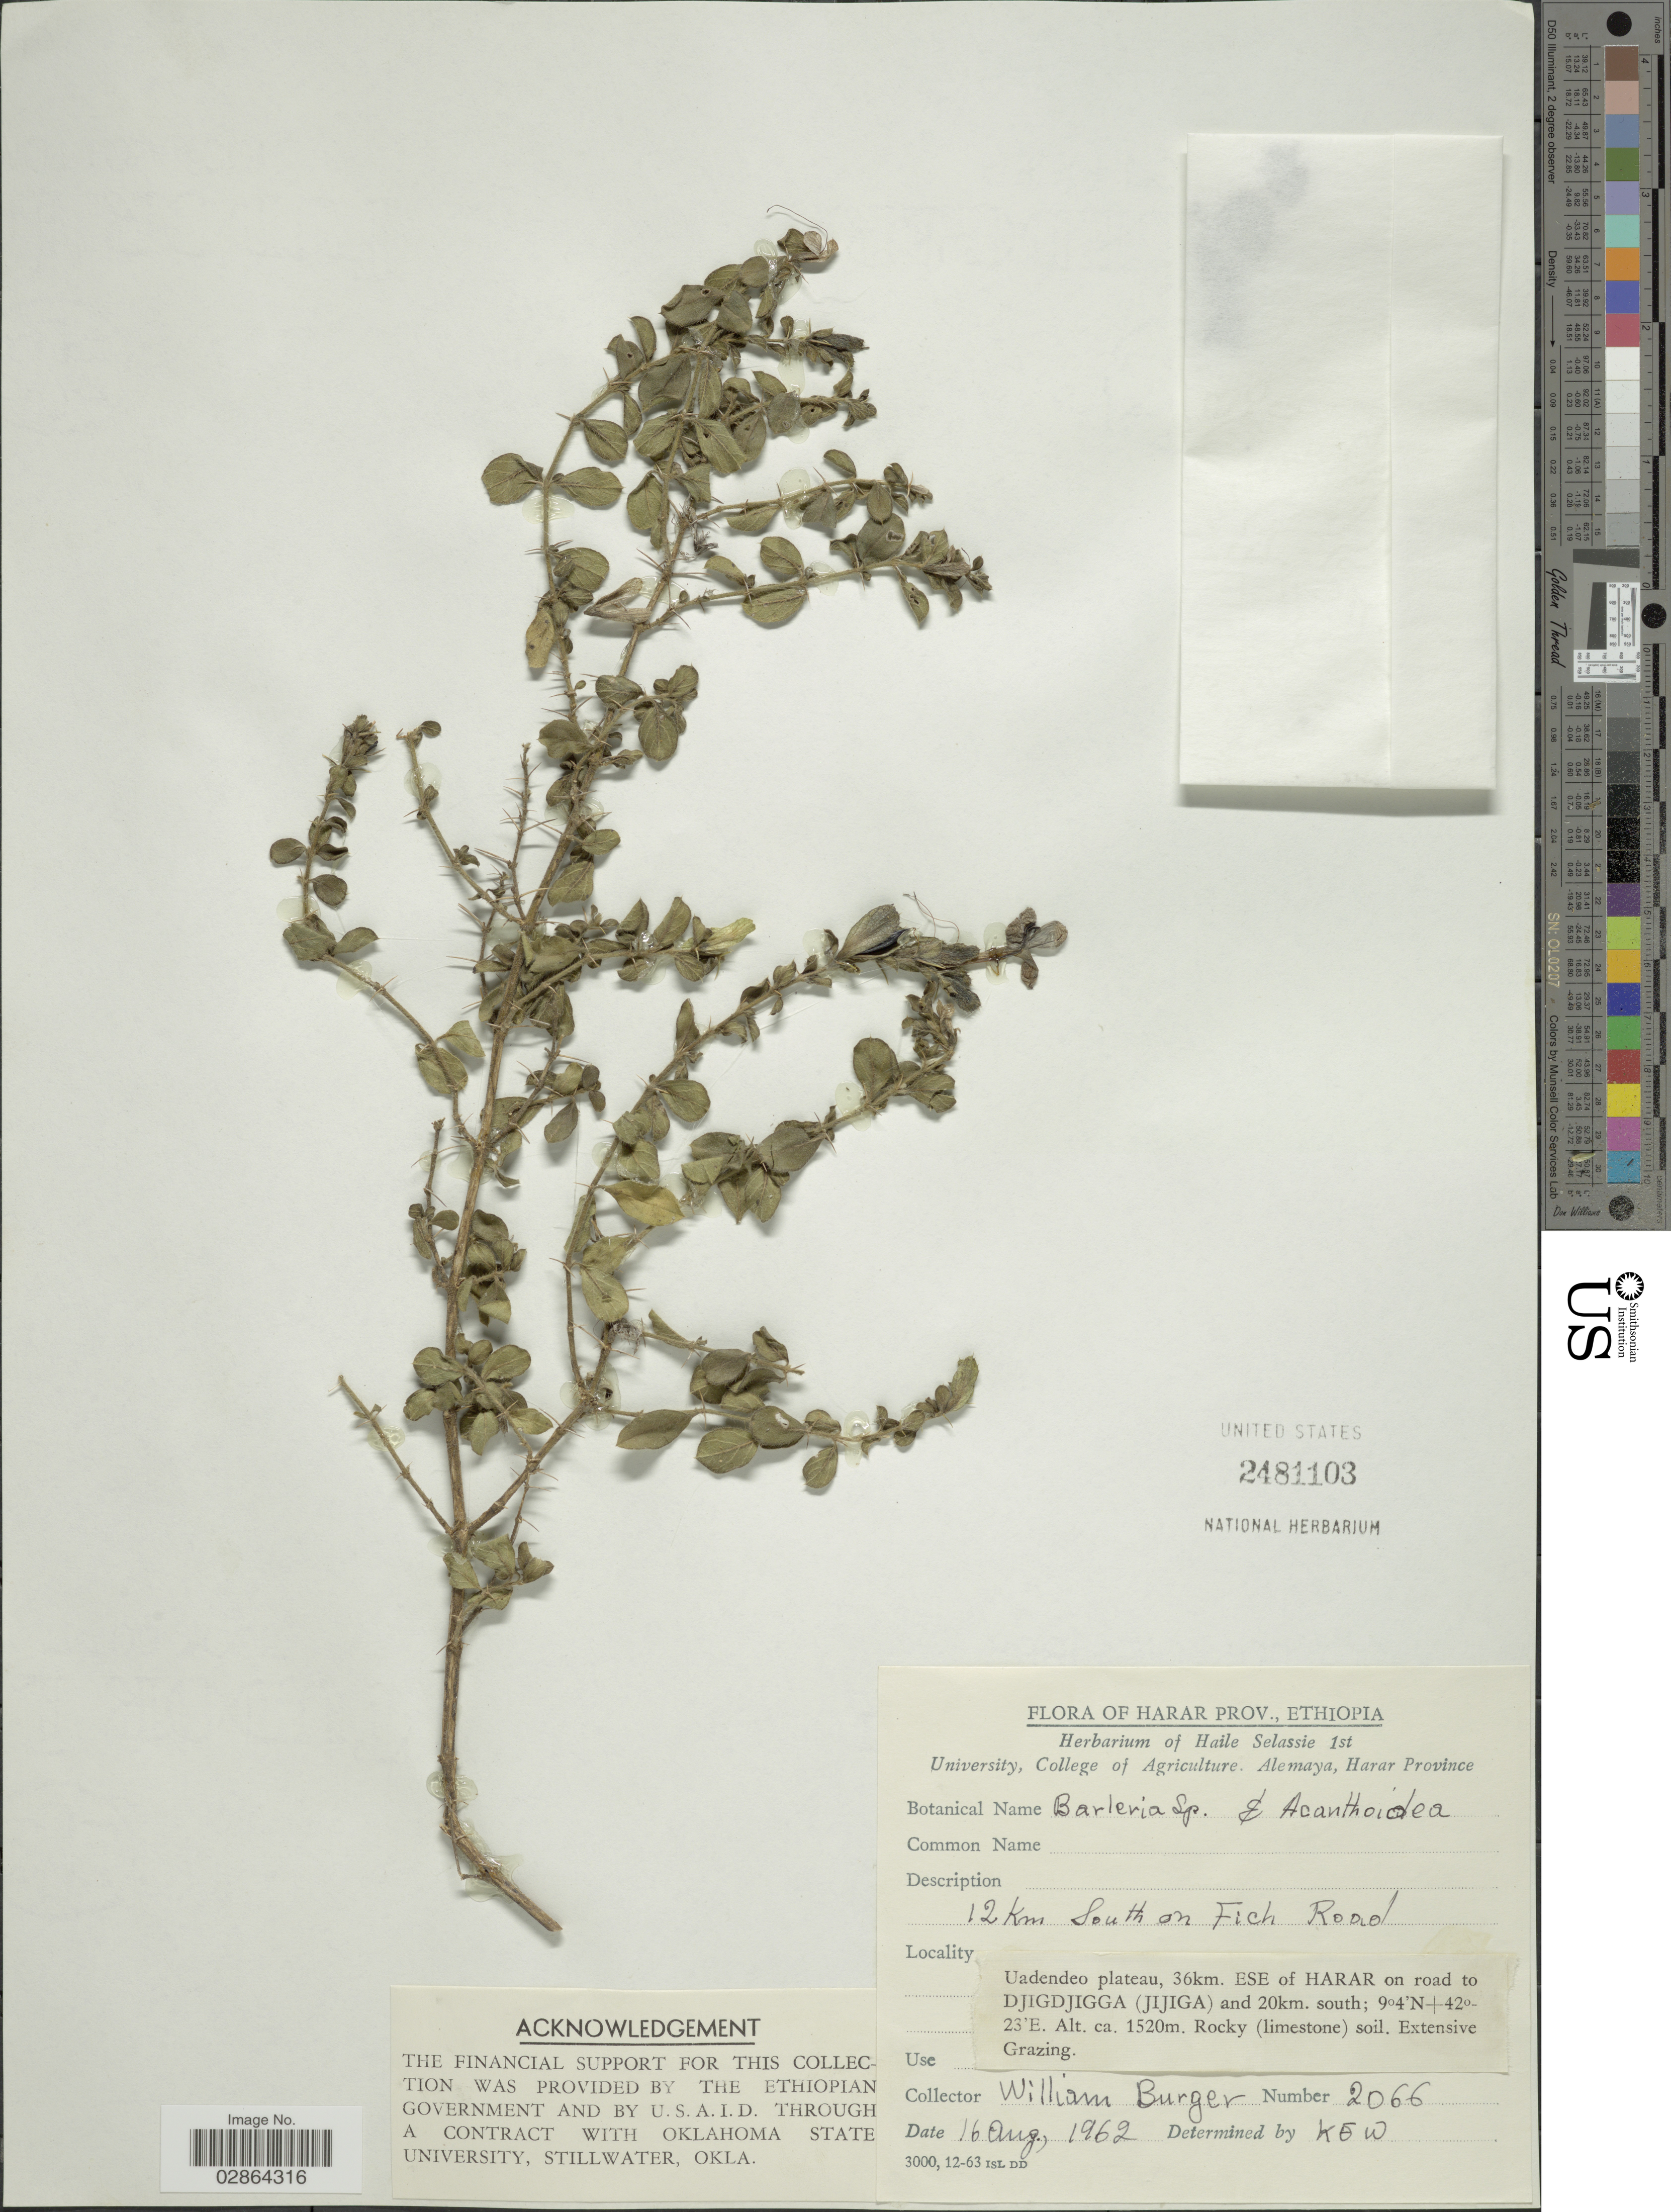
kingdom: Plantae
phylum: Tracheophyta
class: Magnoliopsida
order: Lamiales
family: Acanthaceae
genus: Barleria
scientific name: Barleria acanthoides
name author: Vahl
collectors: W. Burger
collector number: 2066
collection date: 1962-08-16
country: Ethiopia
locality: Harar Prov., 12 km South on Fich Road, Uadendeo plateau, 36 km. ESE of Harar on road to Djidjigga (Jijiga) and 20km. south.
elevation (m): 1520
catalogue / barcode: US 2481103